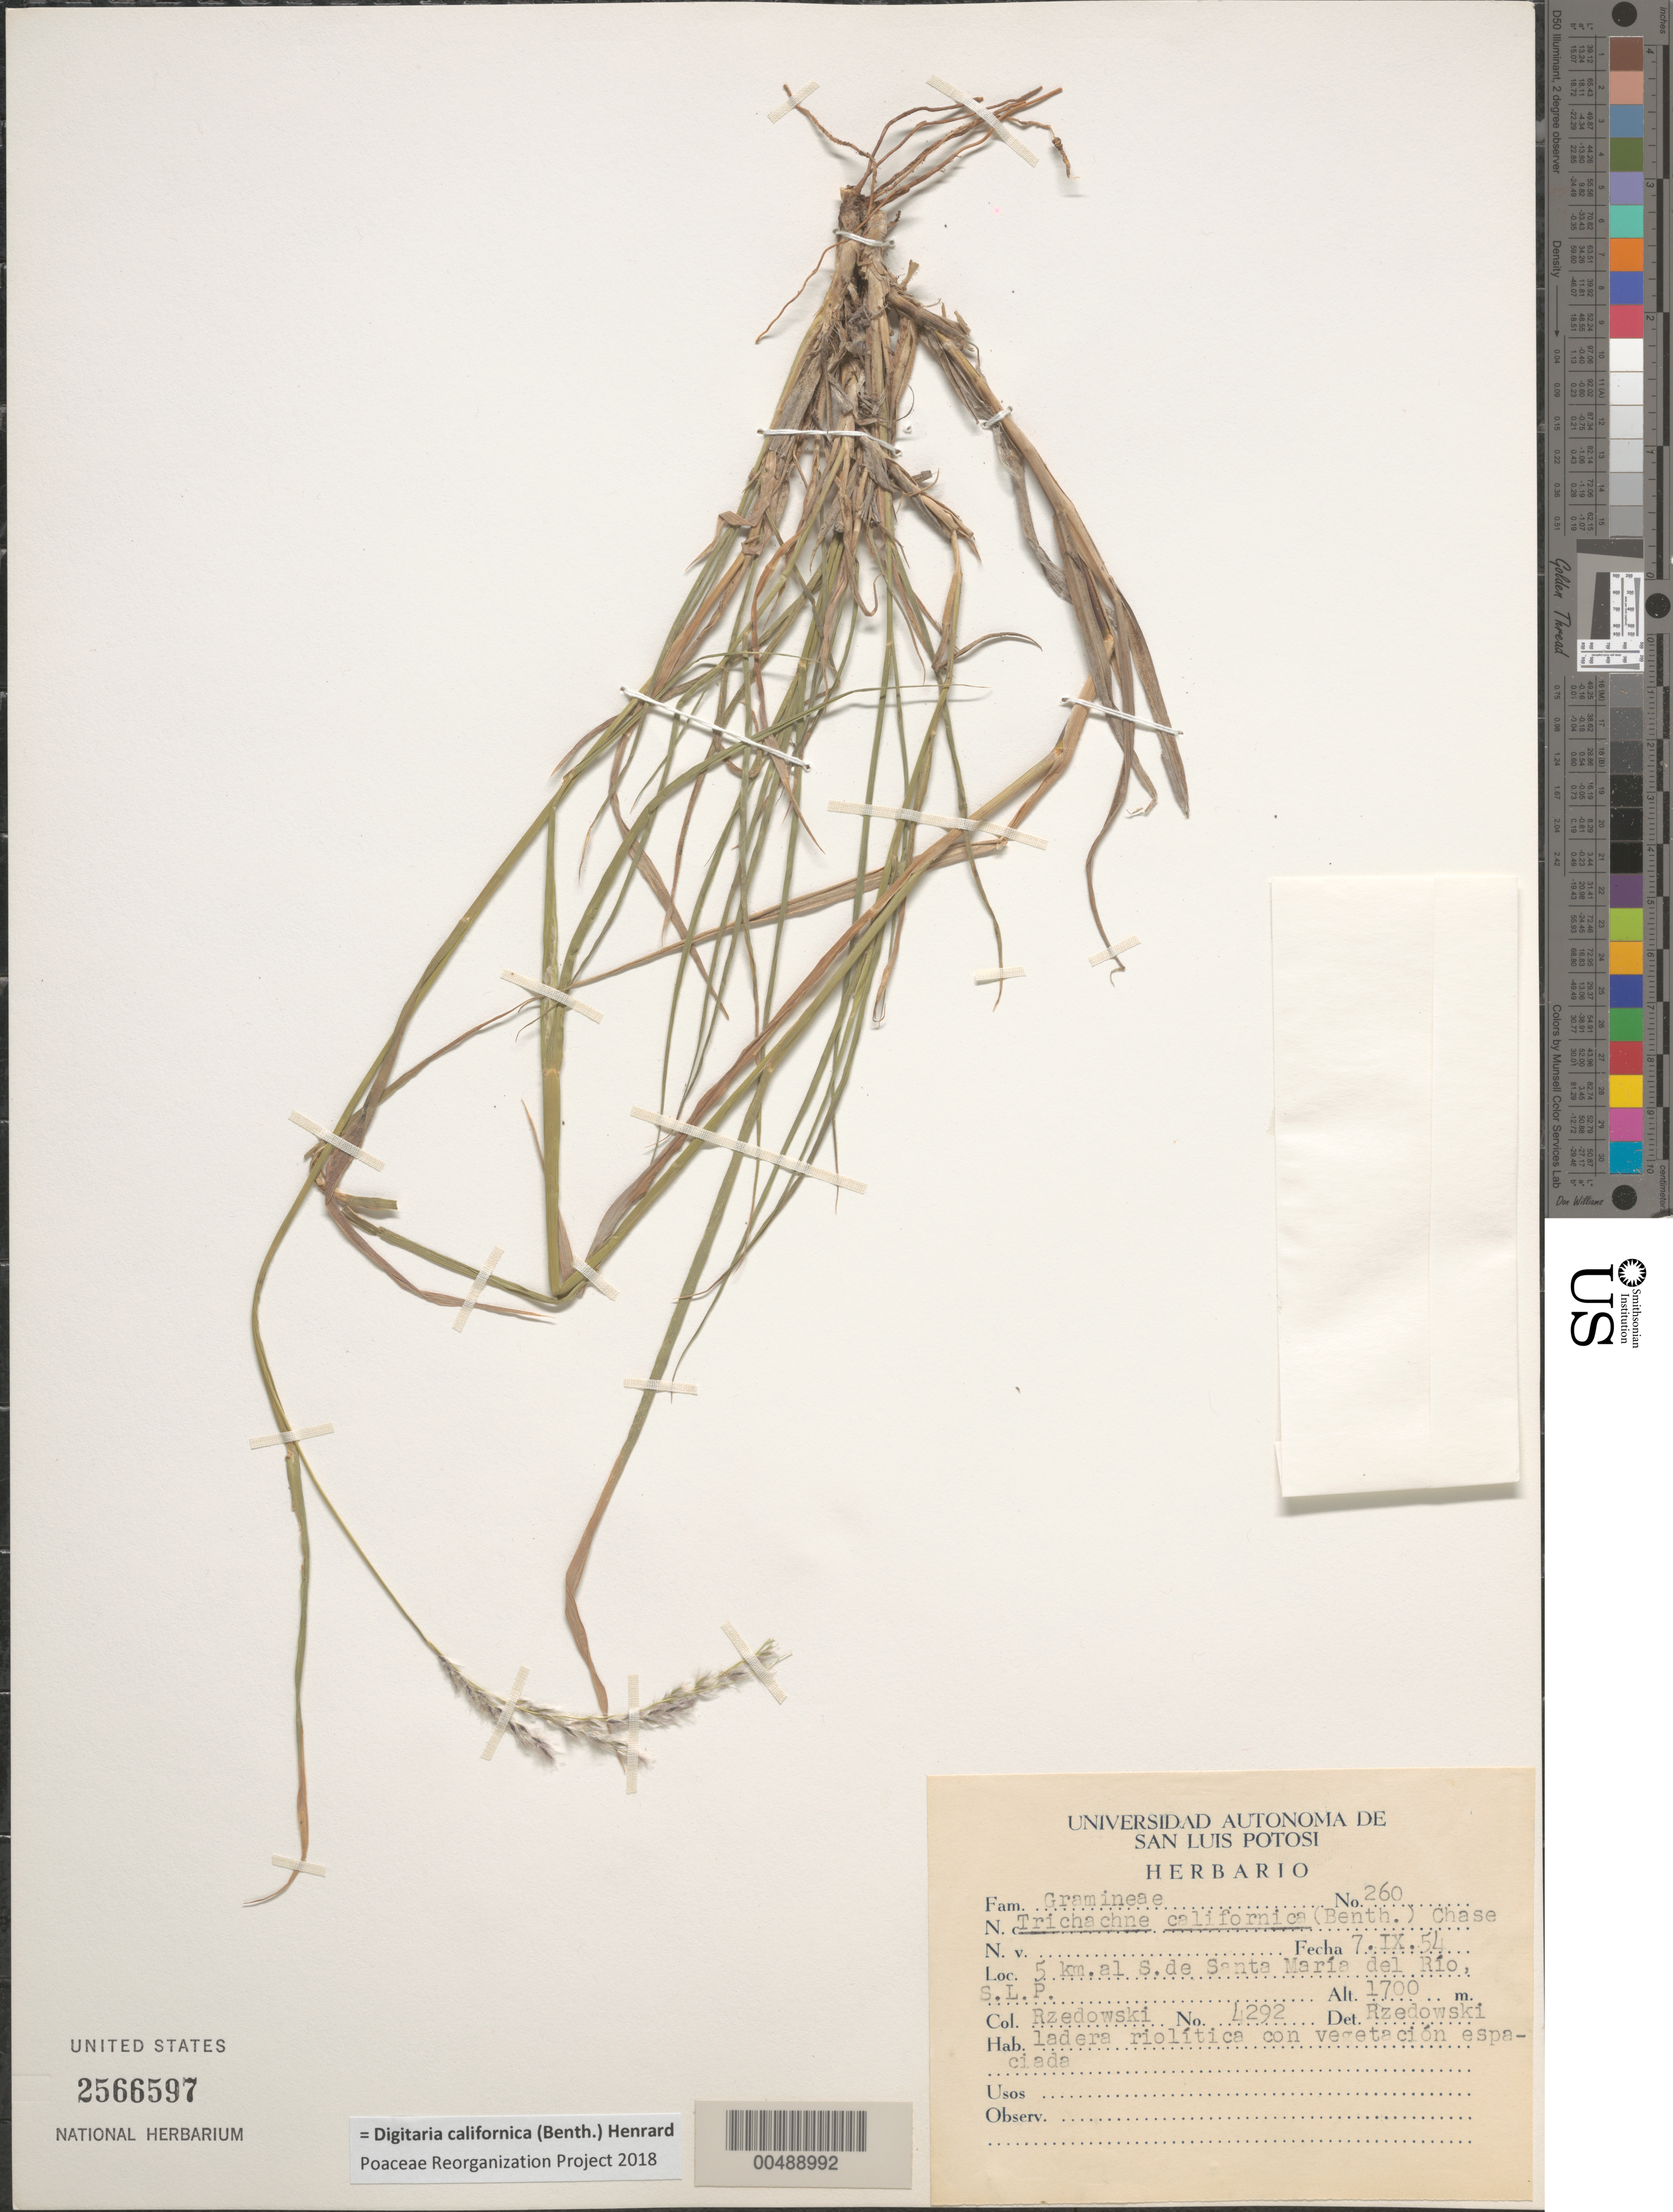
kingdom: Plantae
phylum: Tracheophyta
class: Liliopsida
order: Poales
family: Poaceae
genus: Digitaria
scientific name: Digitaria californica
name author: (Benth.) Henr.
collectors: J. Rzedowski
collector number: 260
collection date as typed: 7 Sep 1954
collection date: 1954-09-07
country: Mexico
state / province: San Luis Potosi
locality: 5 km S of Santa María del Río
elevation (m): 1700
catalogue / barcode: US 2566597